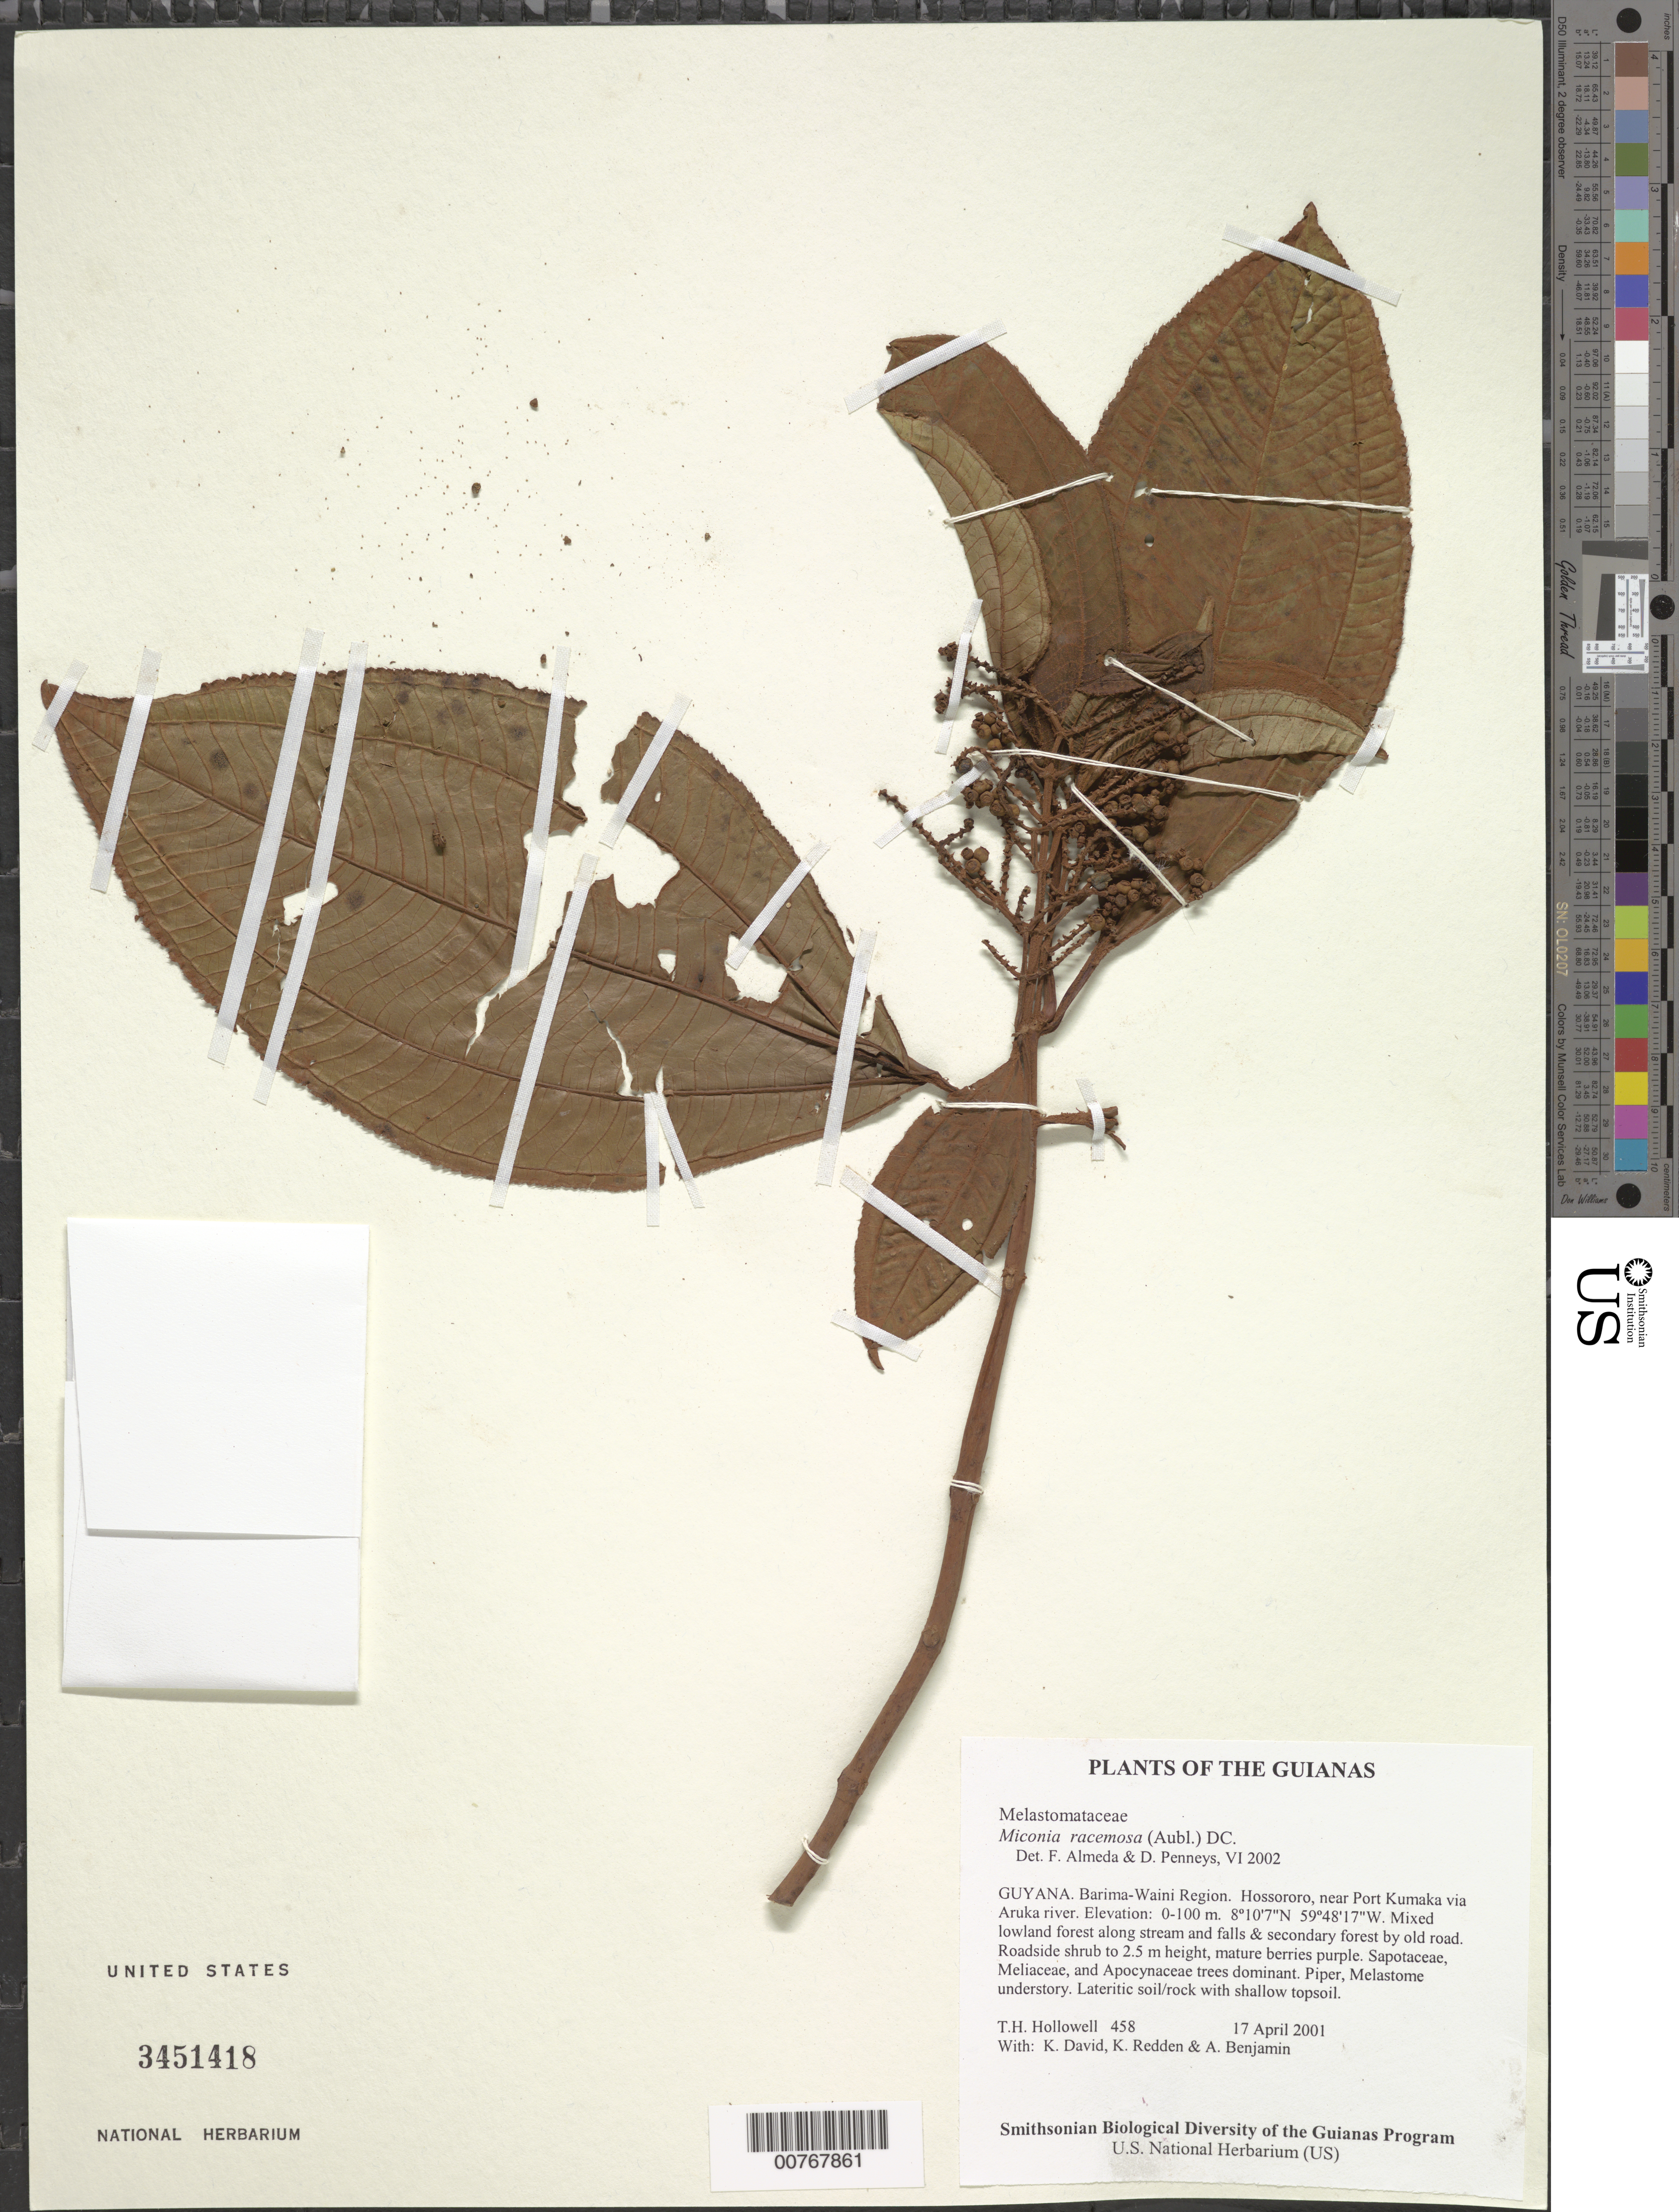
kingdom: Plantae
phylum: Tracheophyta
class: Magnoliopsida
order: Myrtales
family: Melastomataceae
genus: Miconia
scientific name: Miconia racemosa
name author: (Aubl.) DC.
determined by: Almeda, F.; Penneys, D. S.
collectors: T. Hollowell, K. David, K. M. Redden & A. Benjamin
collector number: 458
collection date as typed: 17 April 2001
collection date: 2001-04-17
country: Guyana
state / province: Barima-Waini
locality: Hossororo, near Port Kumaka via Aruka river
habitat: Mixed lowland forest along stream and falls & secondary forest by old road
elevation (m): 0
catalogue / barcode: US 3451418